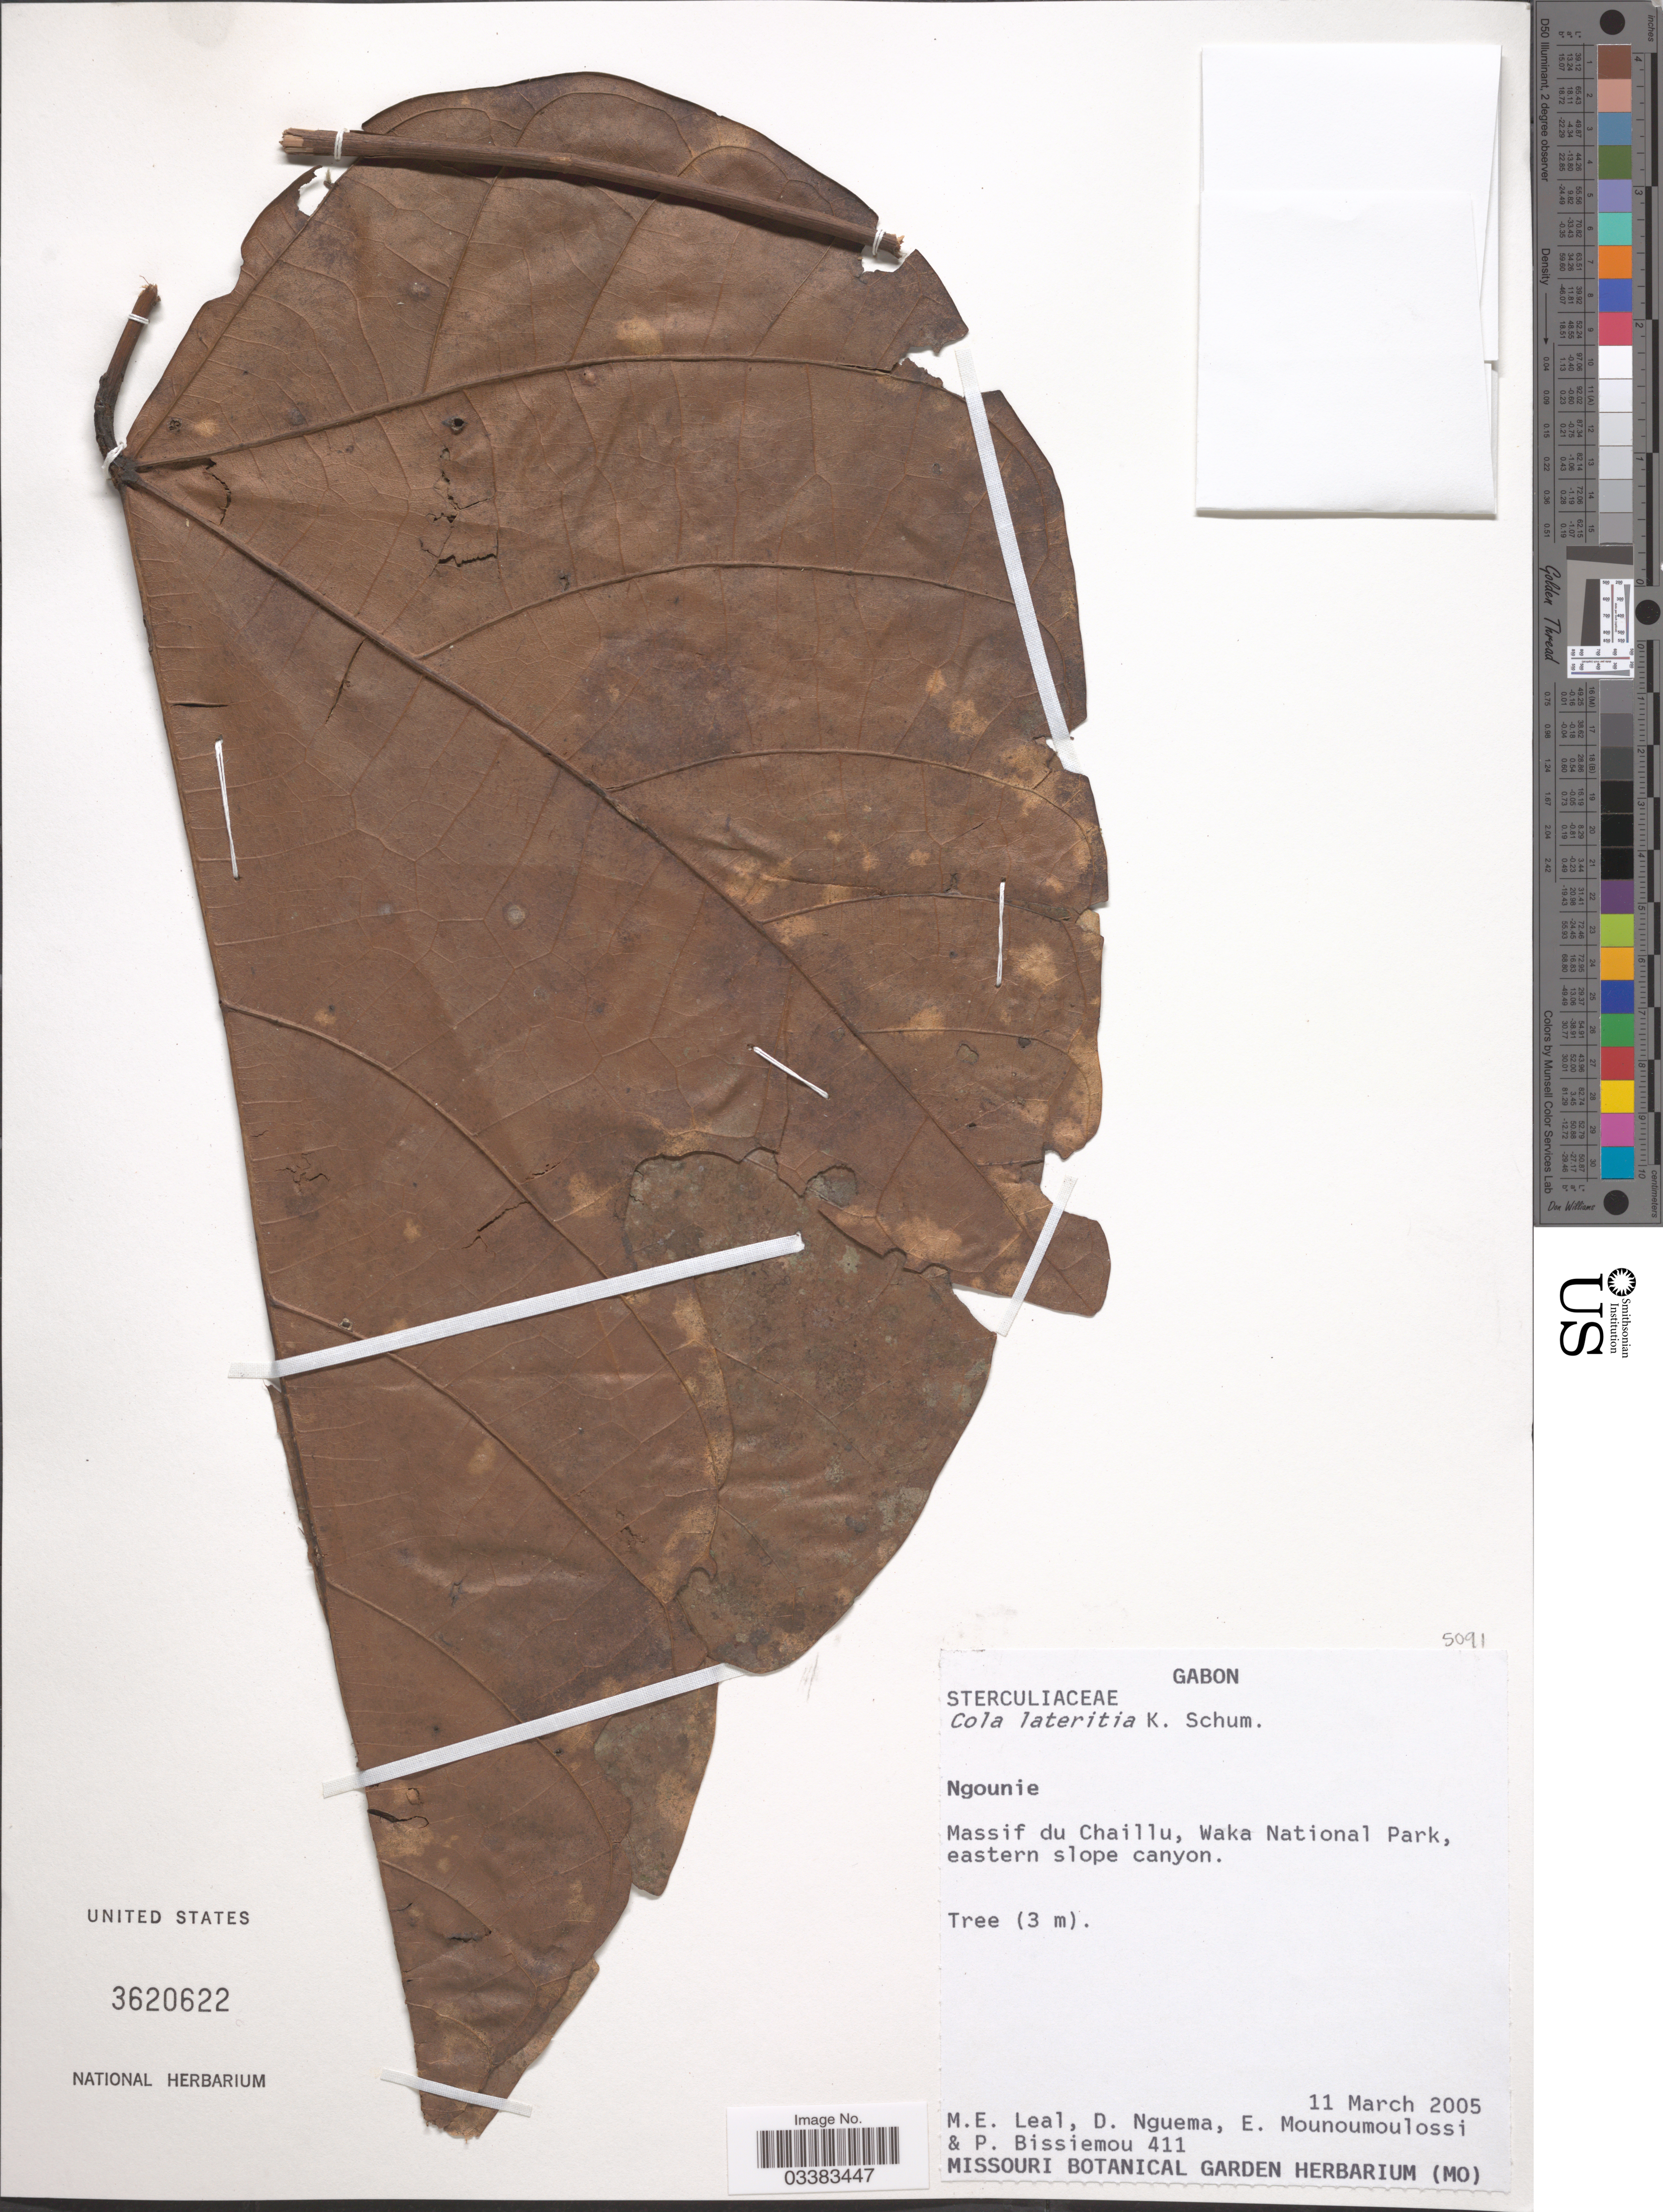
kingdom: Plantae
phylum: Tracheophyta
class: Magnoliopsida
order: Malvales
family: Malvaceae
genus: Cola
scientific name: Cola lateritia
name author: K. Schum.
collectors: M. E. Leal, D. Nguema, E. Mounoumoulossi & P. Bissiemou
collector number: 411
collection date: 2005-03-11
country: Gabon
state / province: Ngounie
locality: Ngounie. Massif du Chaillu, Waka National Park, eastern slope canyon.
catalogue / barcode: US 3620622